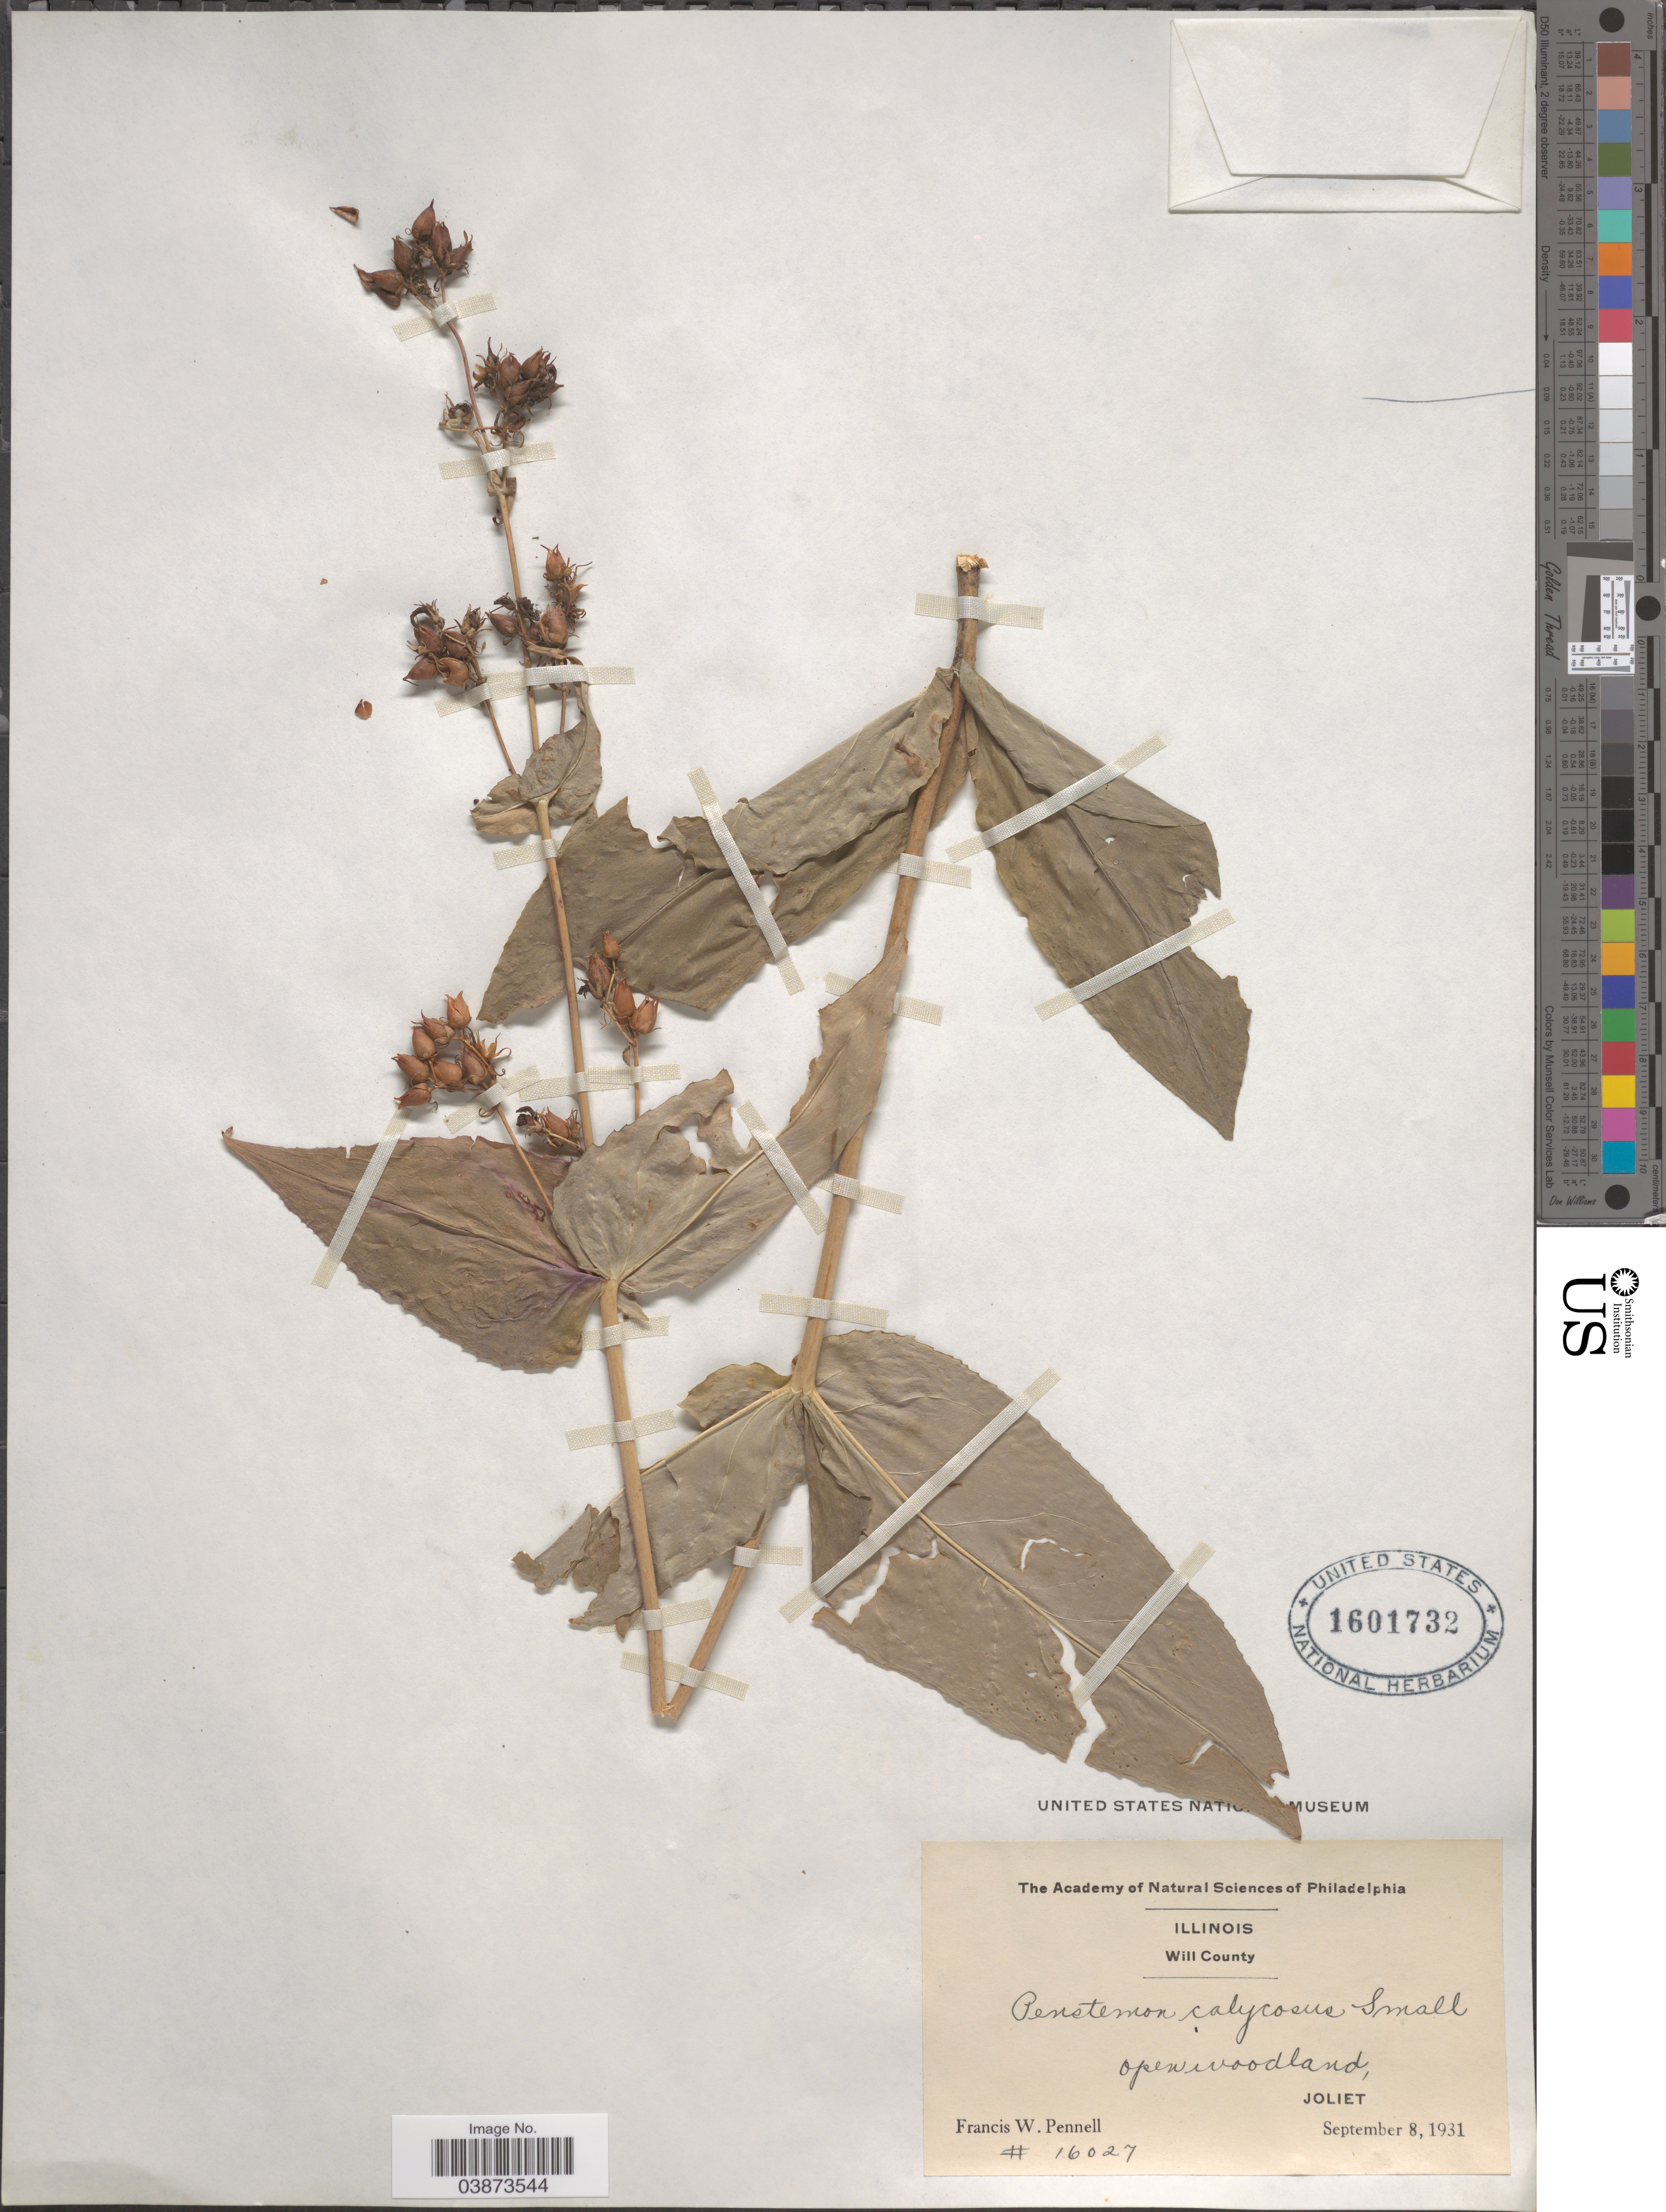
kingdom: Plantae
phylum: Tracheophyta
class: Magnoliopsida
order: Lamiales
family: Plantaginaceae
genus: Penstemon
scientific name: Penstemon calycosus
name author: Small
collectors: F. W. Pennell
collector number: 16027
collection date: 1931-09-08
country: United States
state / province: Illinois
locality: Will County. Joliet.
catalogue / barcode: US 1601732